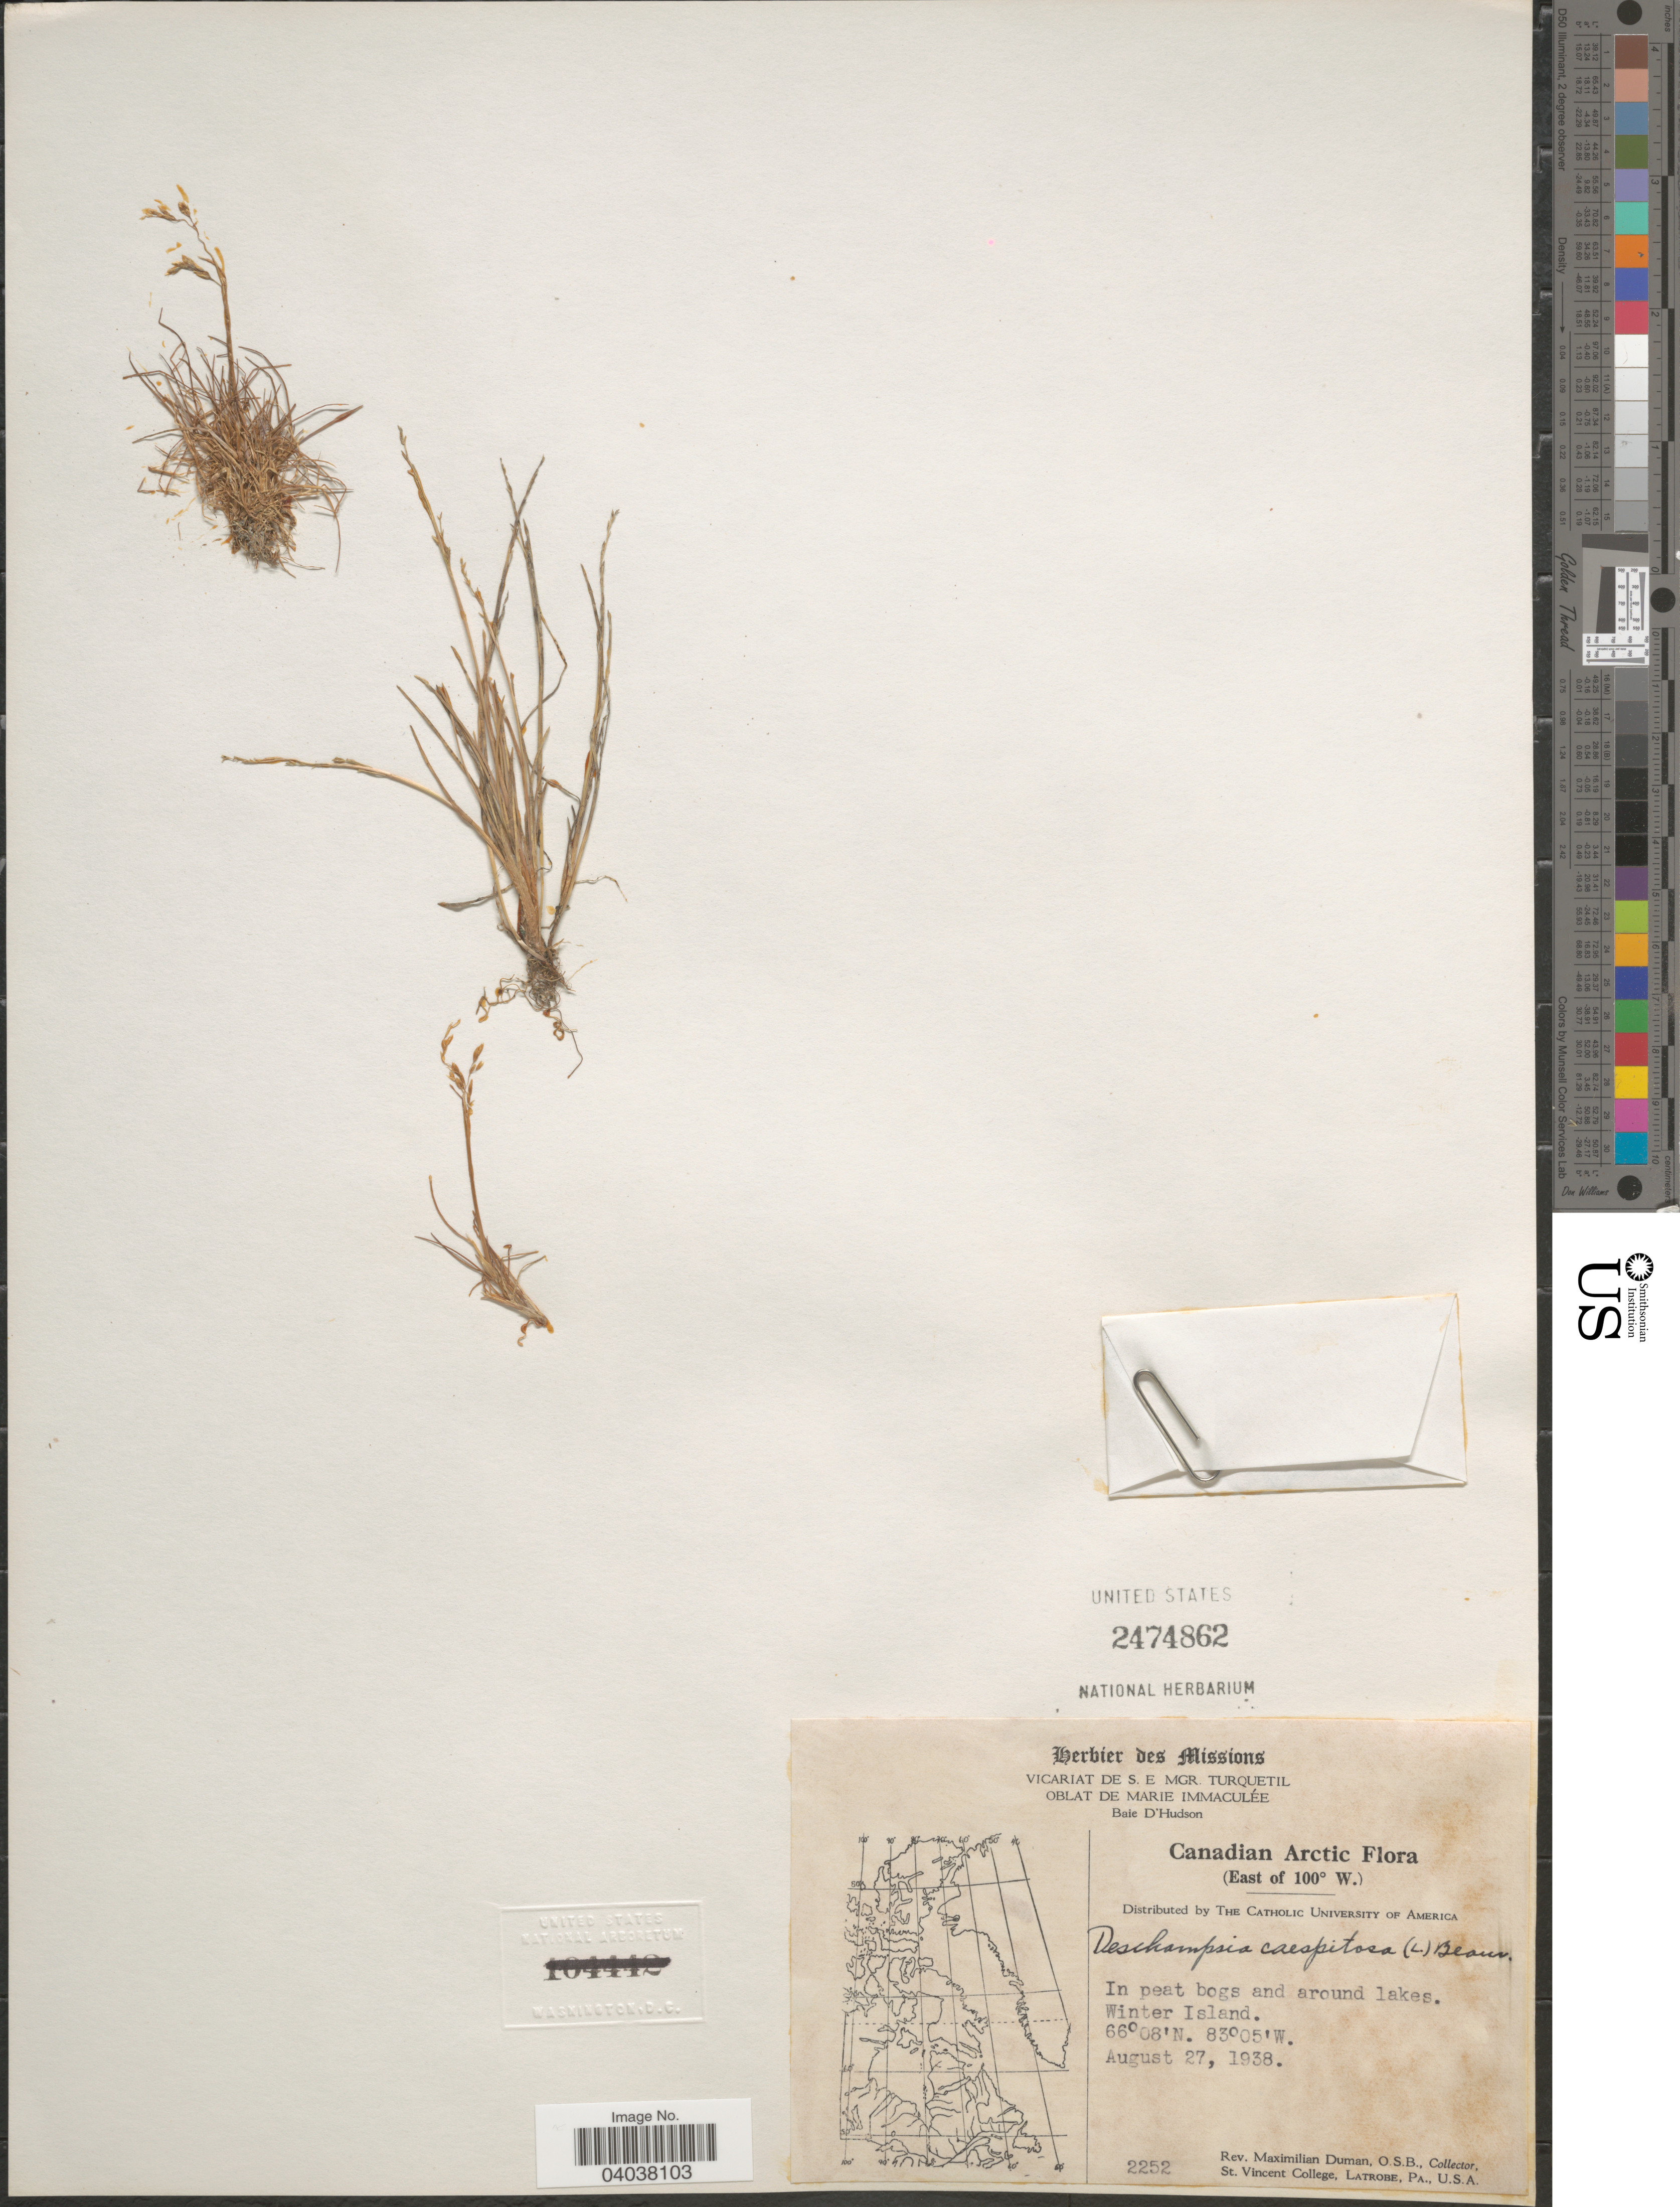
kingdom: Plantae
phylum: Tracheophyta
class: Liliopsida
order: Poales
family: Poaceae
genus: Deschampsia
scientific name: Deschampsia cespitosa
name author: (L.) P. Beauv.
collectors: M. Duman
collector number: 2252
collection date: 1938-08-27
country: Canada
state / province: Nunavut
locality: Canadian Arctic. (East of 100° W.). Winter Island.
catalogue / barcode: US 2474862